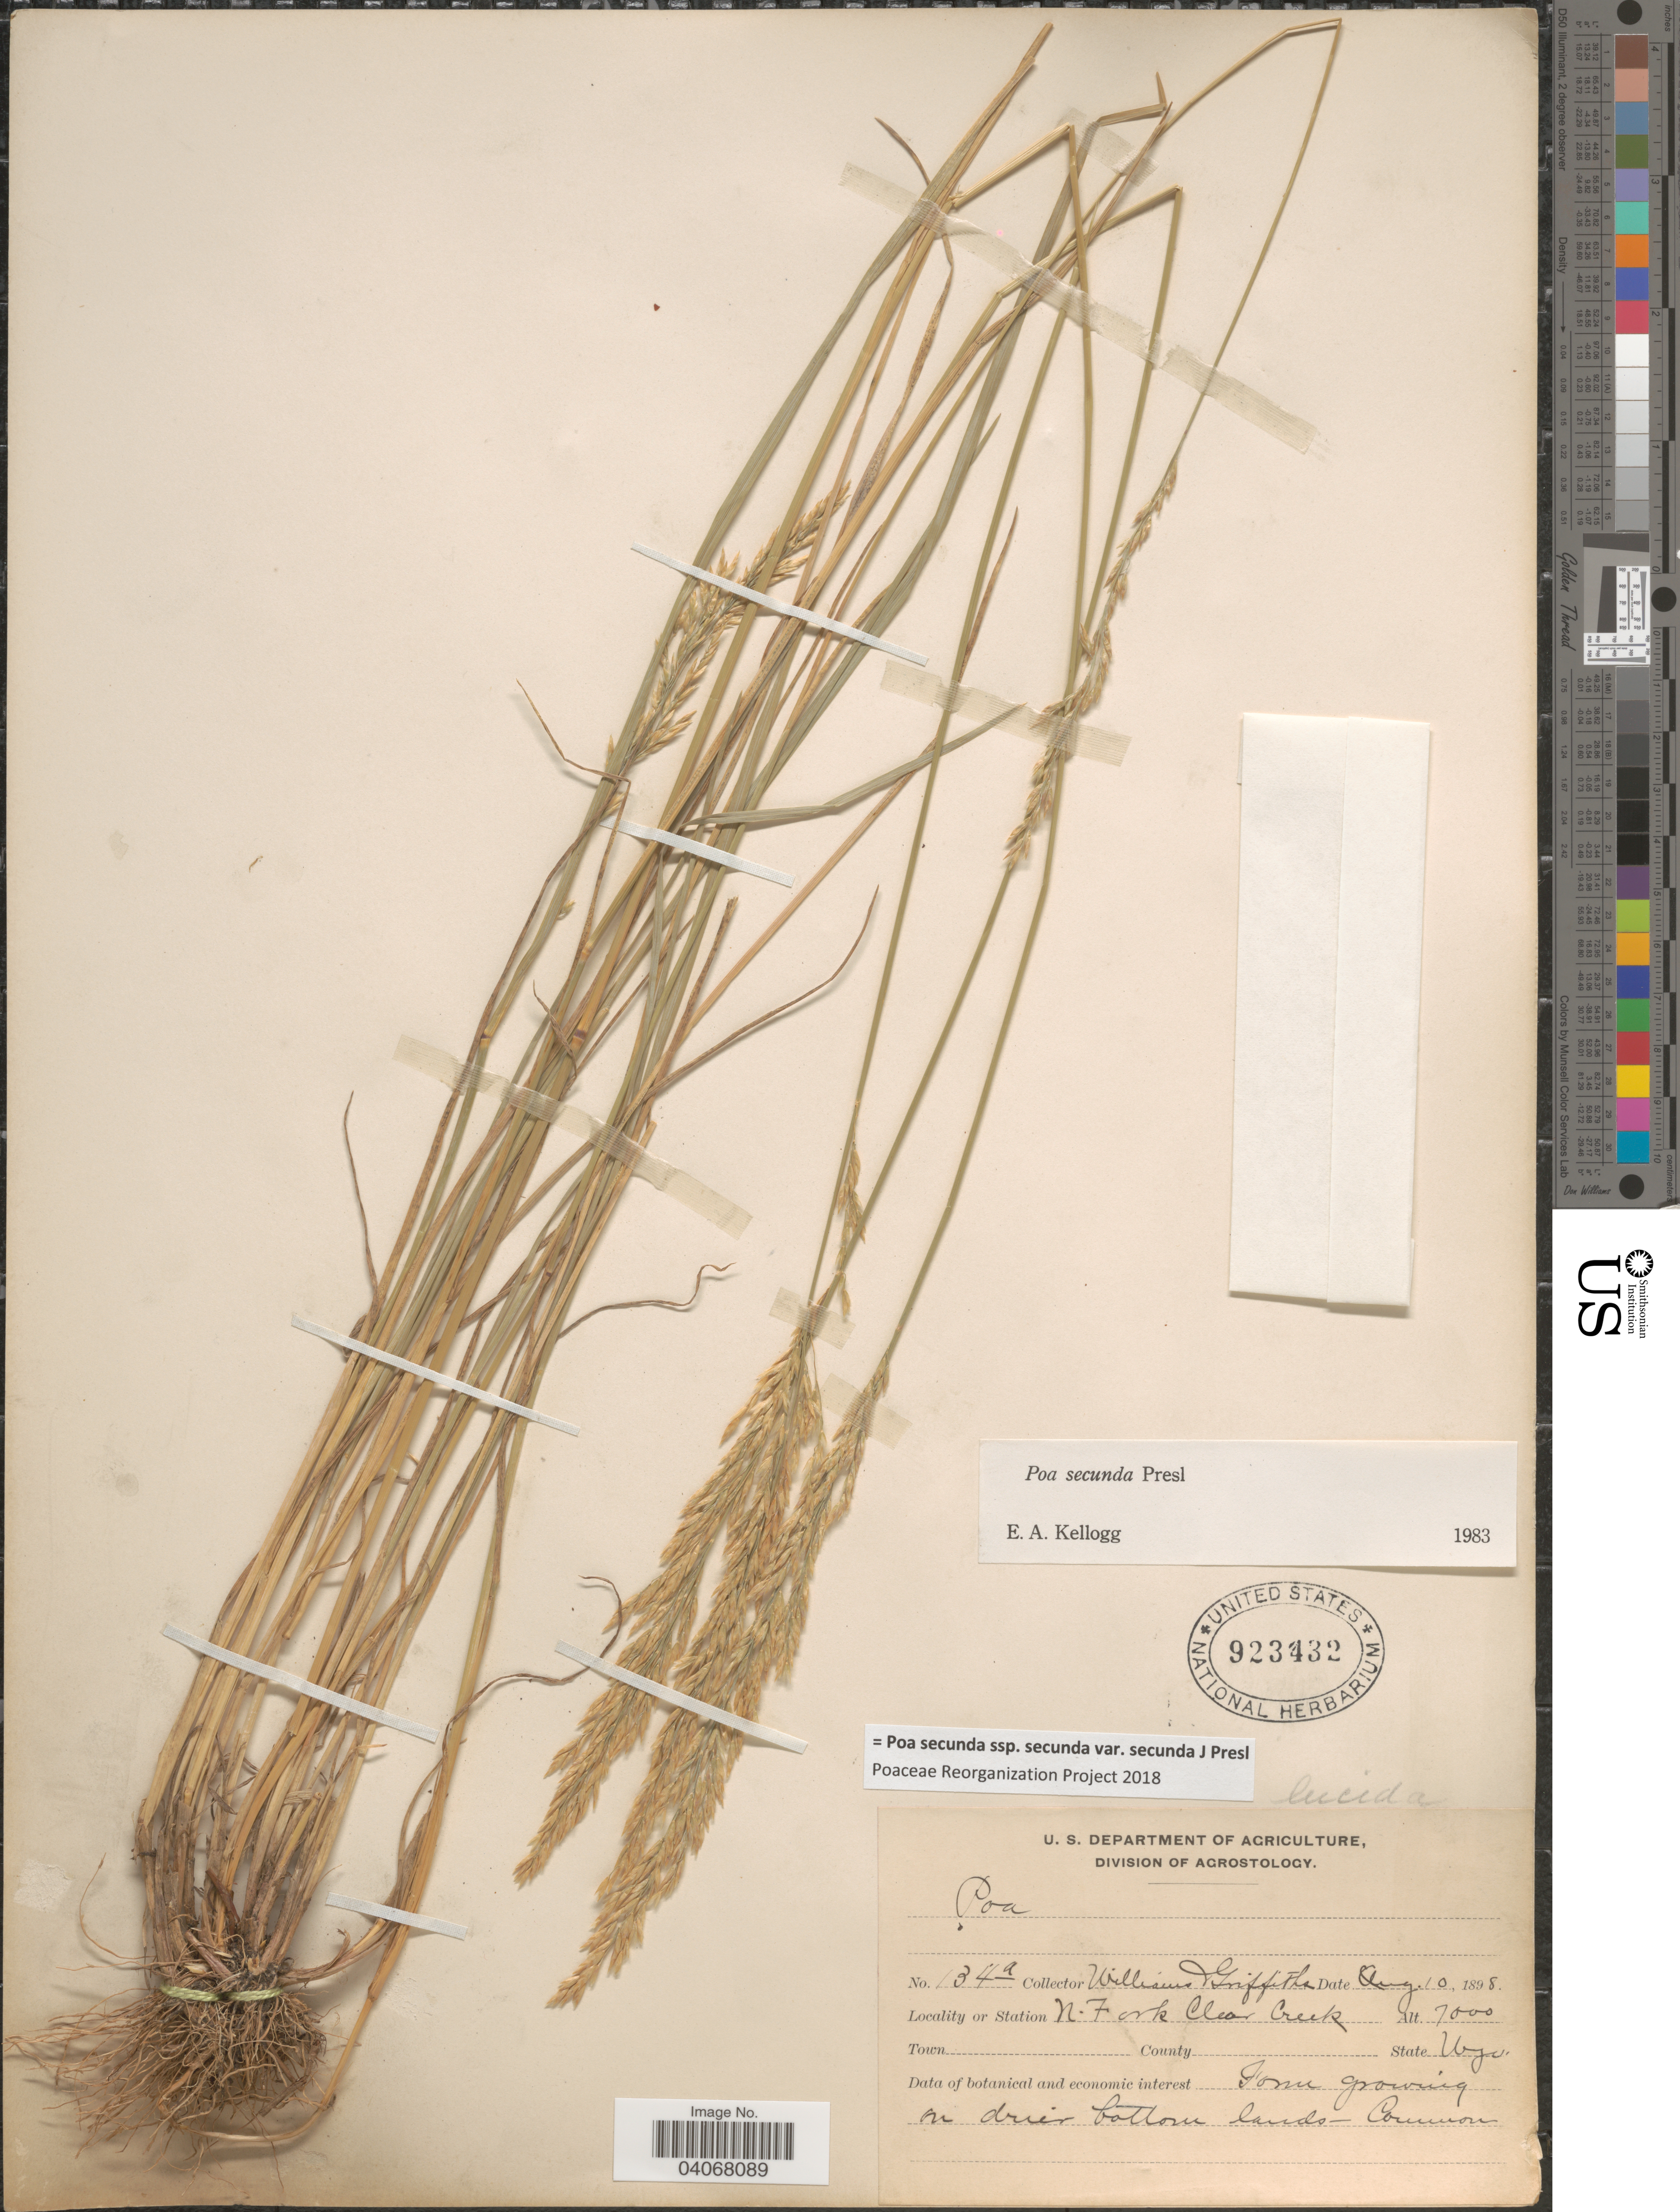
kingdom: Plantae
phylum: Tracheophyta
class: Liliopsida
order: Poales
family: Poaceae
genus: Poa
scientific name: Poa secunda subsp. secunda var. secunda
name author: J. Presl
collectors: -- Williams & -- Griffiths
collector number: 134a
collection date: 1898-08-10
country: United States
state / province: Wyoming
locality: N. Fork Clear Creek.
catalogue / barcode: US 923432